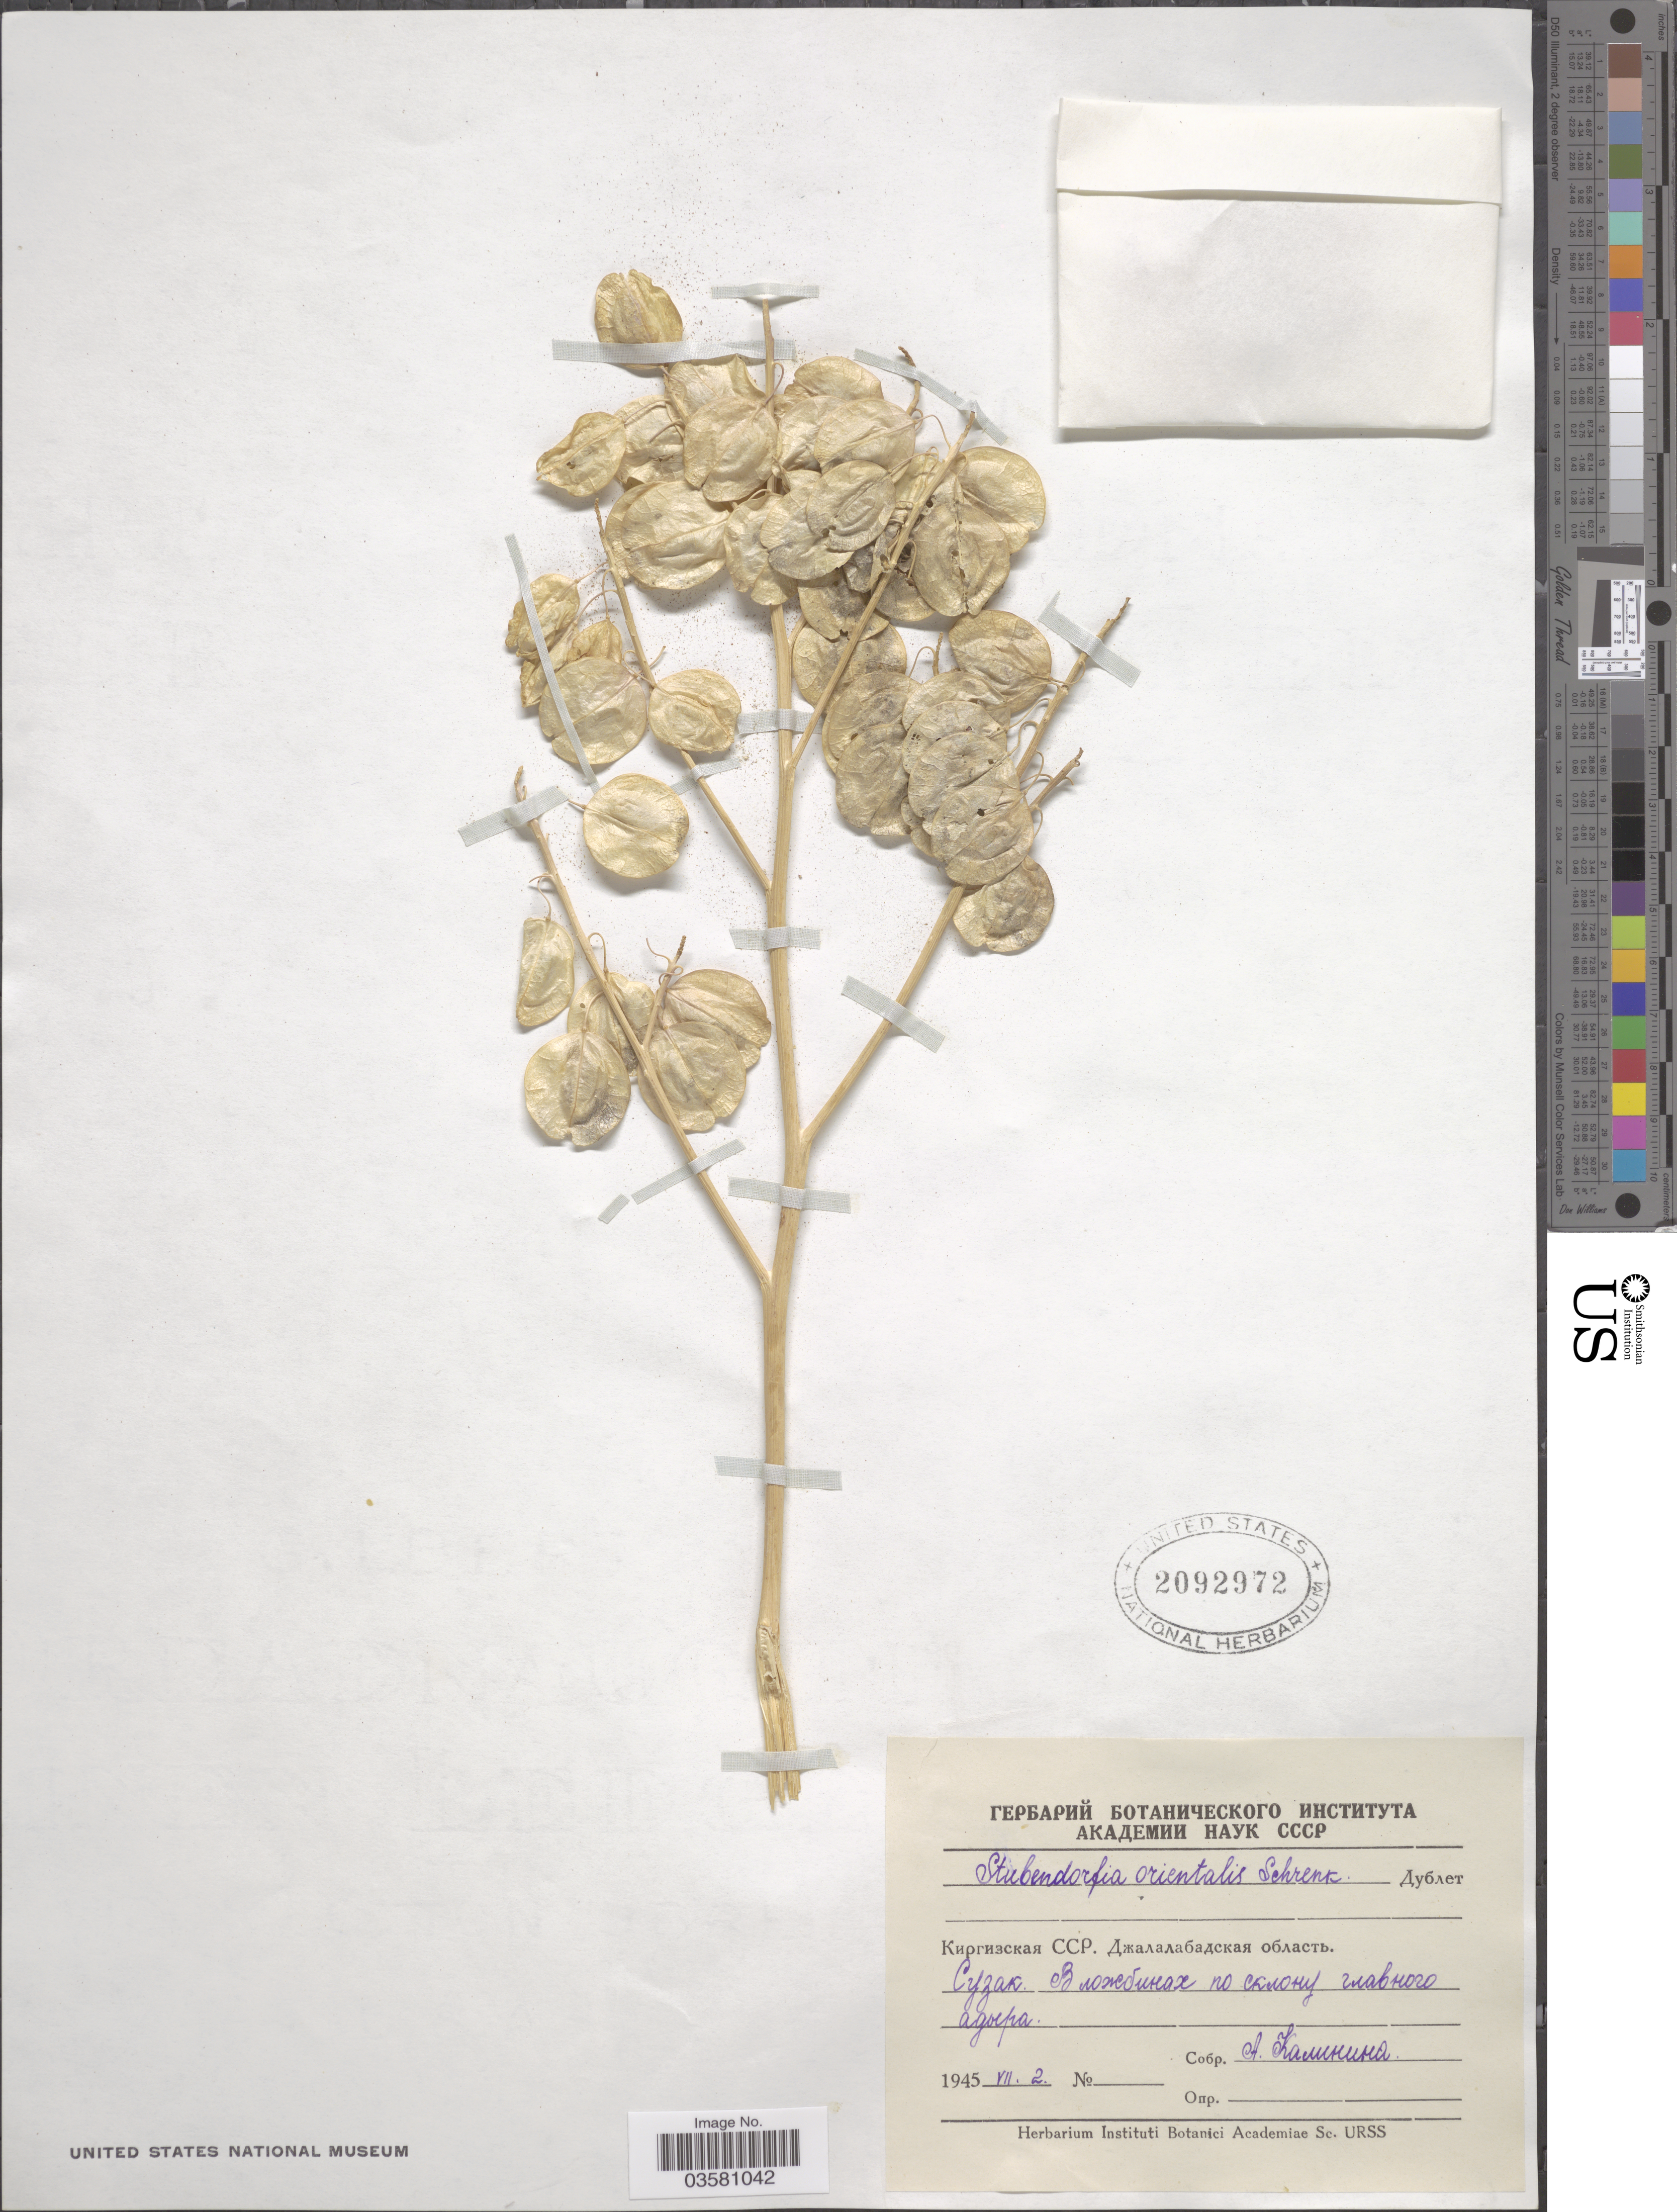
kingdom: Plantae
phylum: Tracheophyta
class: Magnoliopsida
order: Brassicales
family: Brassicaceae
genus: Lepidium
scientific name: Lepidium orientale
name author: (Schrenk) Al-Shehbaz & Mumm.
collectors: A. Kalinina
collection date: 1945-07-02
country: Kyrgyzstan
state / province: Jalal-Abad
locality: Suzak.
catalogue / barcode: US 2092972